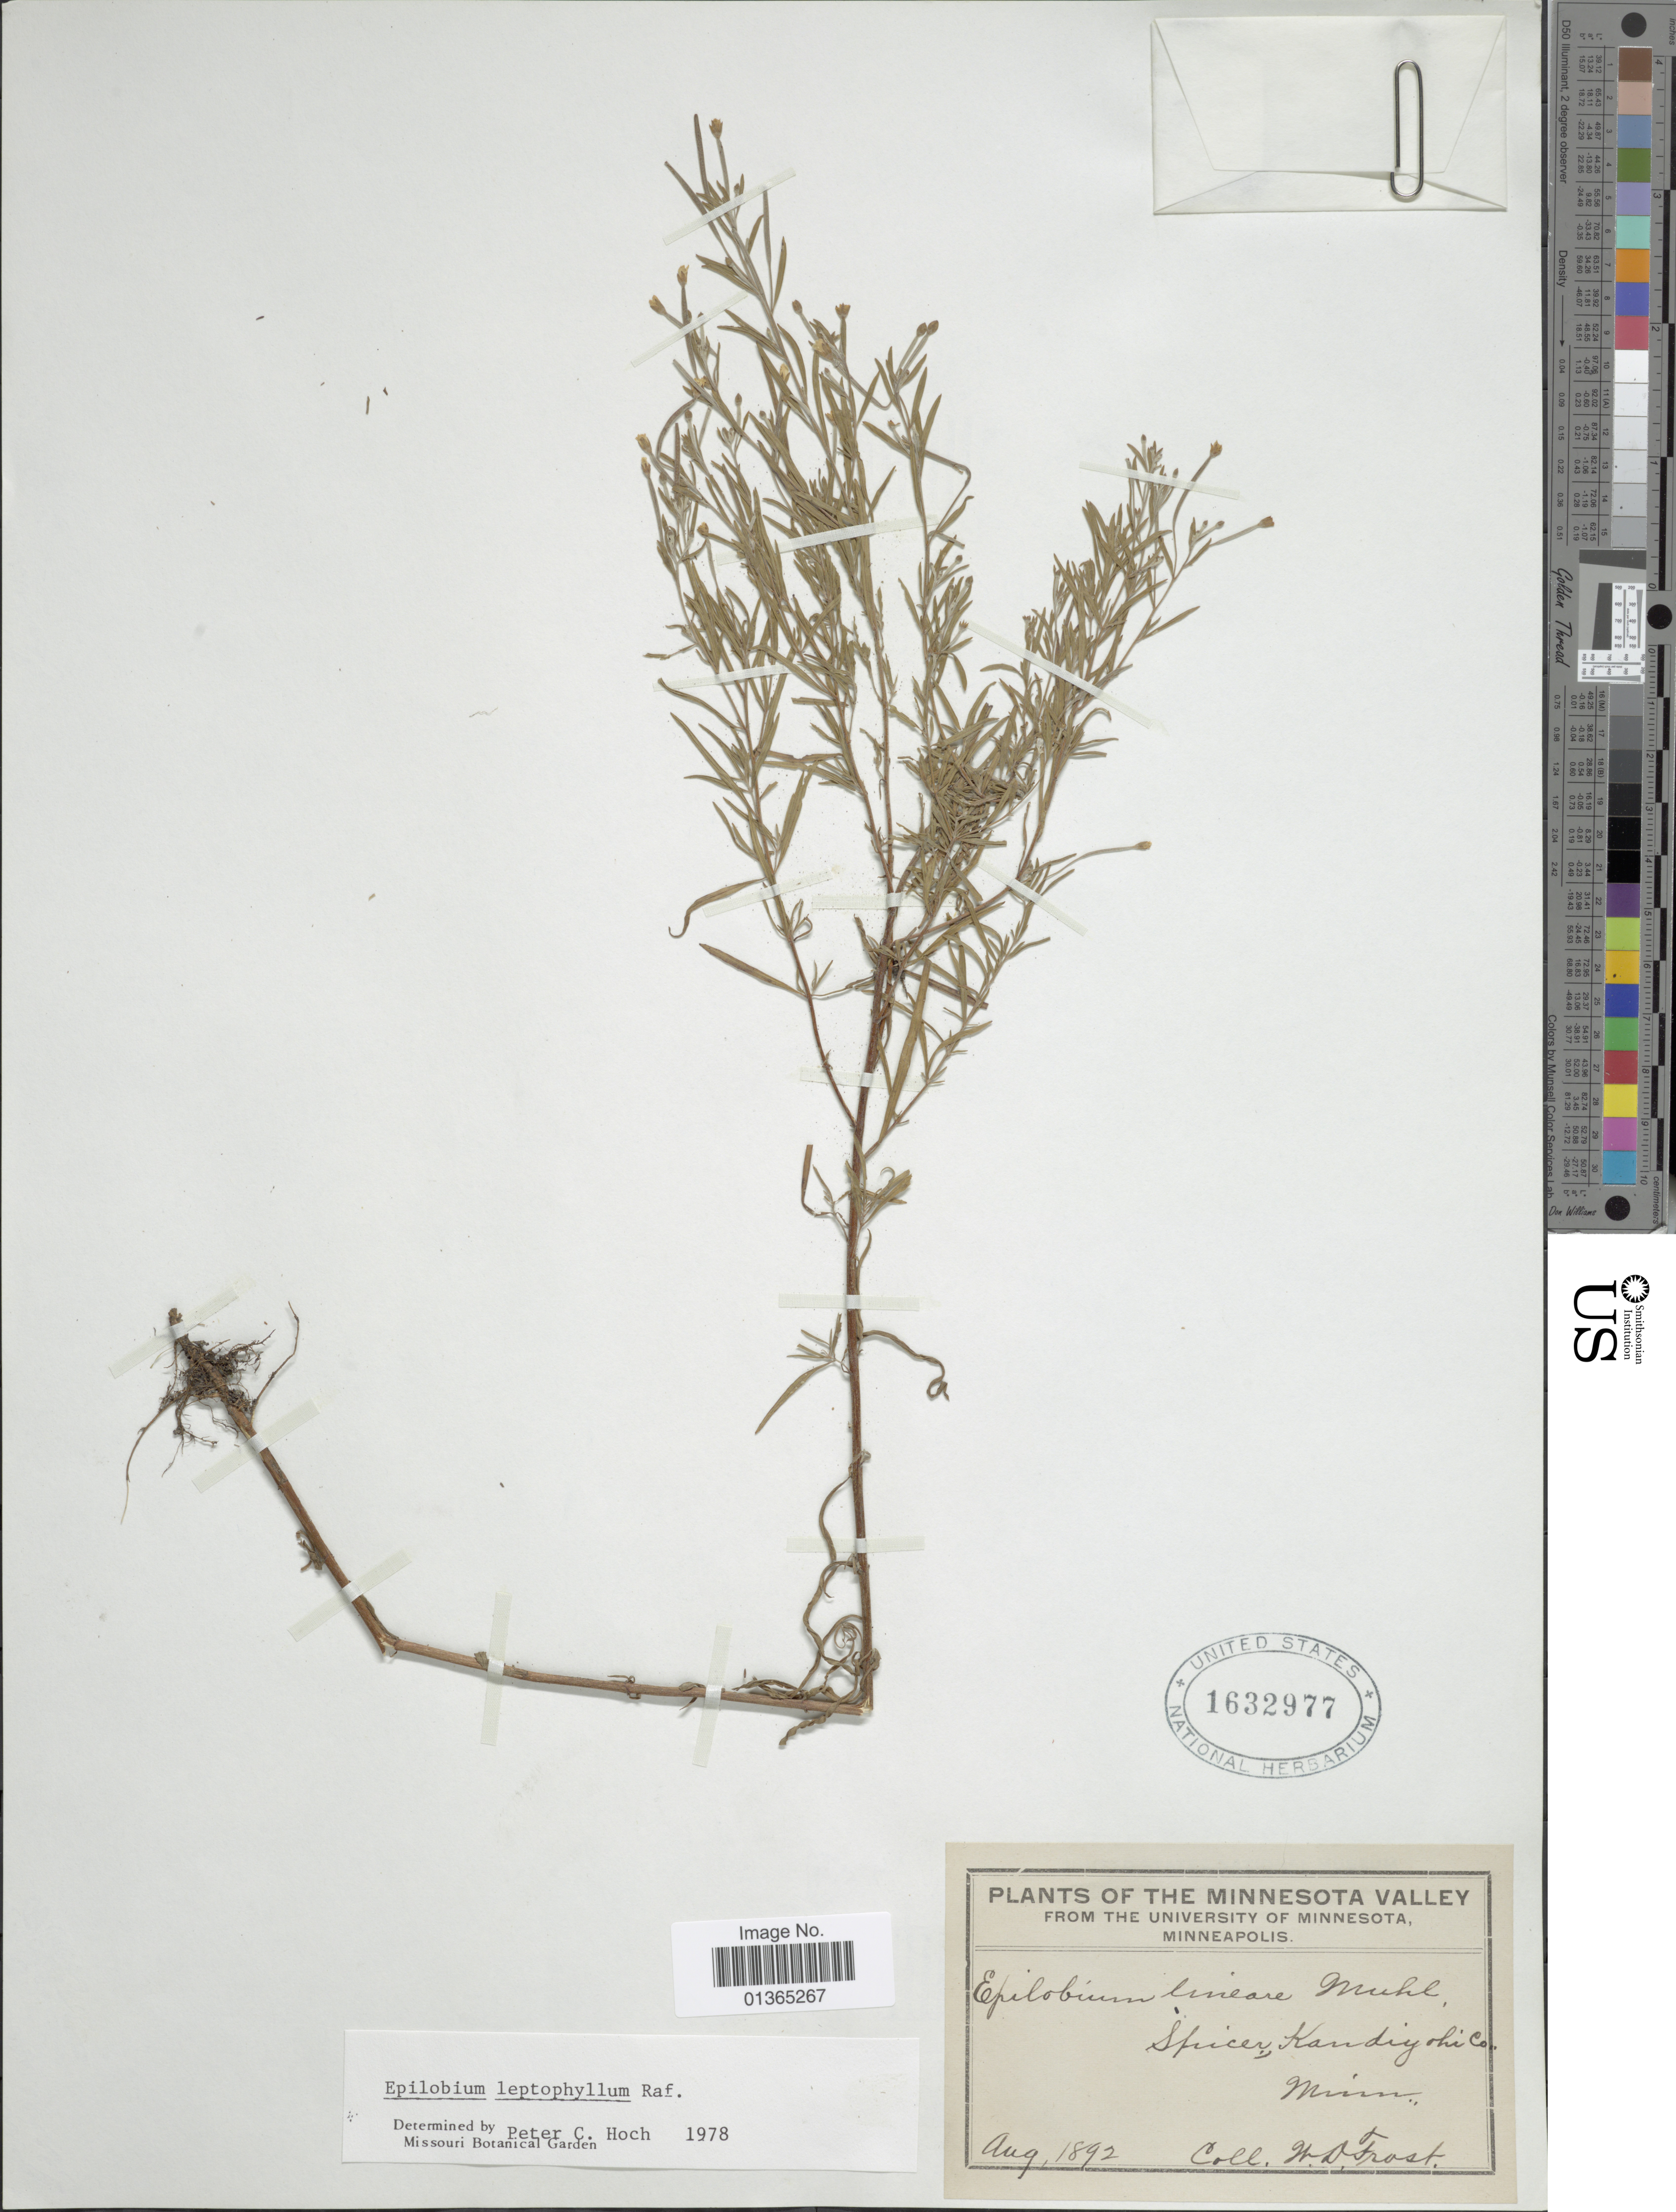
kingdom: Plantae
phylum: Tracheophyta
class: Magnoliopsida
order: Myrtales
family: Onagraceae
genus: Epilobium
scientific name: Epilobium leptophyllum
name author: Raf.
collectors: W. Frost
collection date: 1892-08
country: United States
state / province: Minnesota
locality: Spicer, Kandiyohi Co.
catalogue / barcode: US 1632977